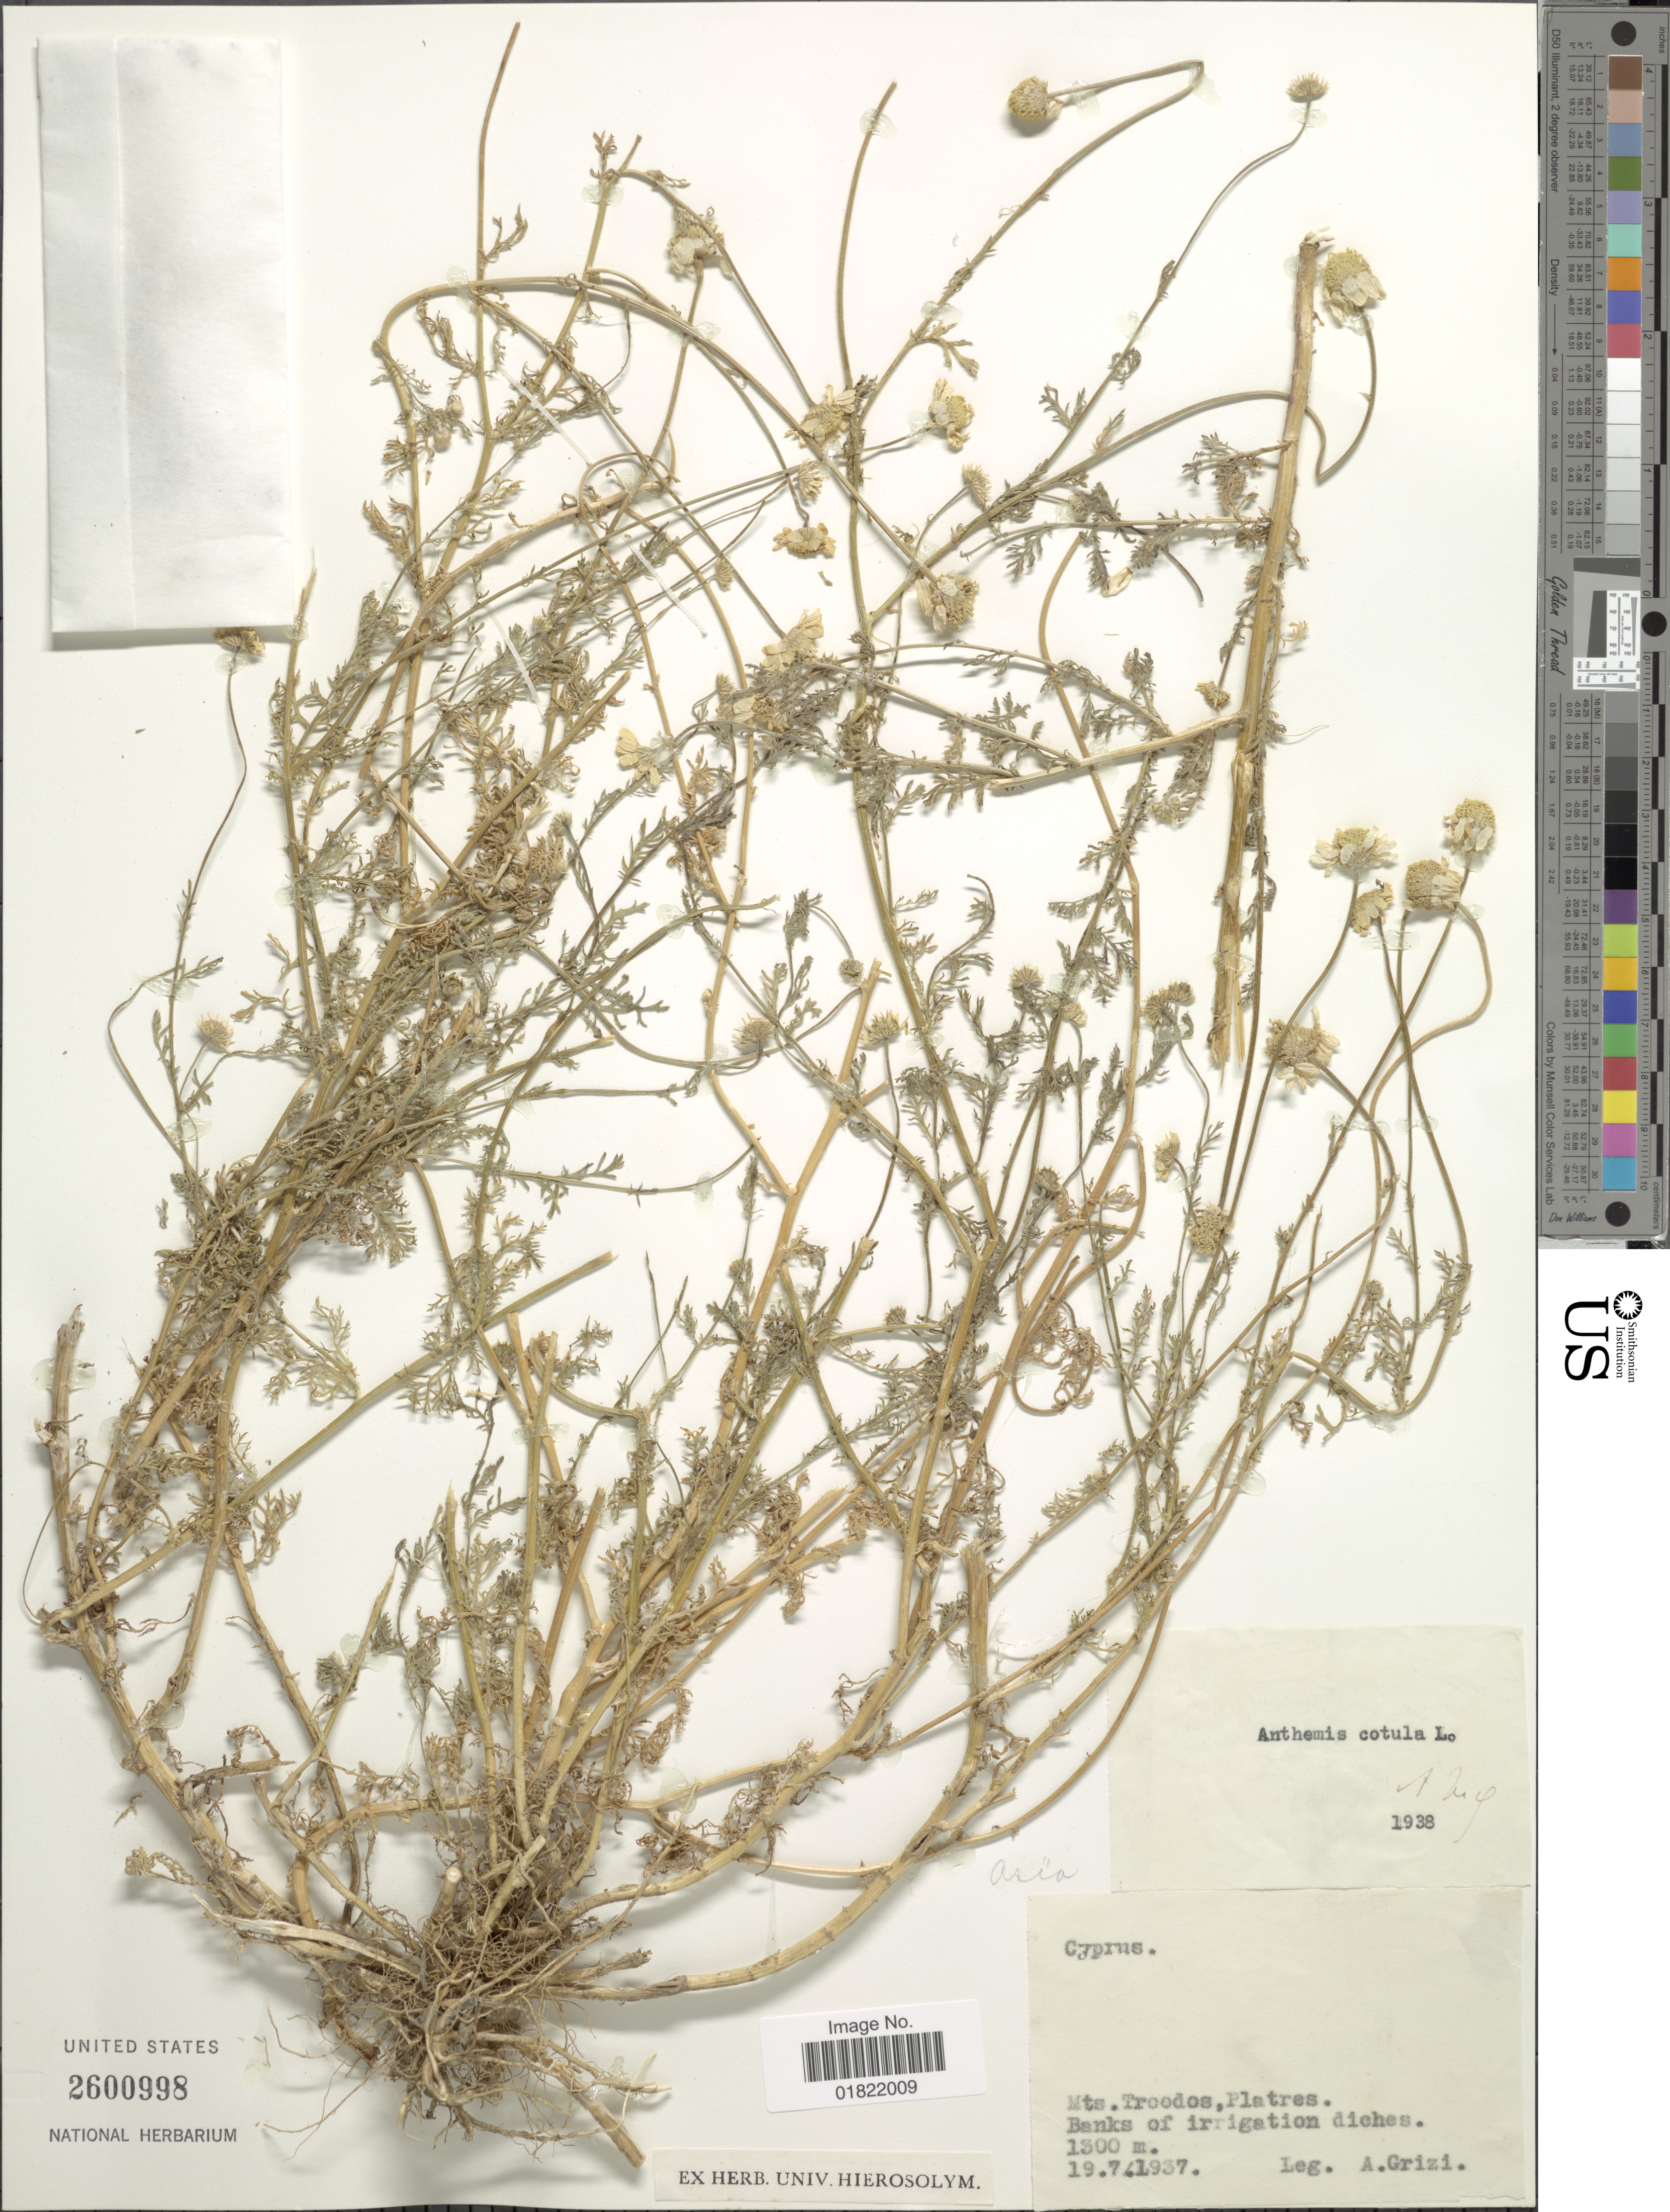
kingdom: Plantae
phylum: Tracheophyta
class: Magnoliopsida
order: Asterales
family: Asteraceae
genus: Anthemis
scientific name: Anthemis cotula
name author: L.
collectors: A. Grizi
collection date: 1937-07-19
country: Cyprus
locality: Mts. Troodos, Platres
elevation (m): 1300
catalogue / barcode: US 2600998